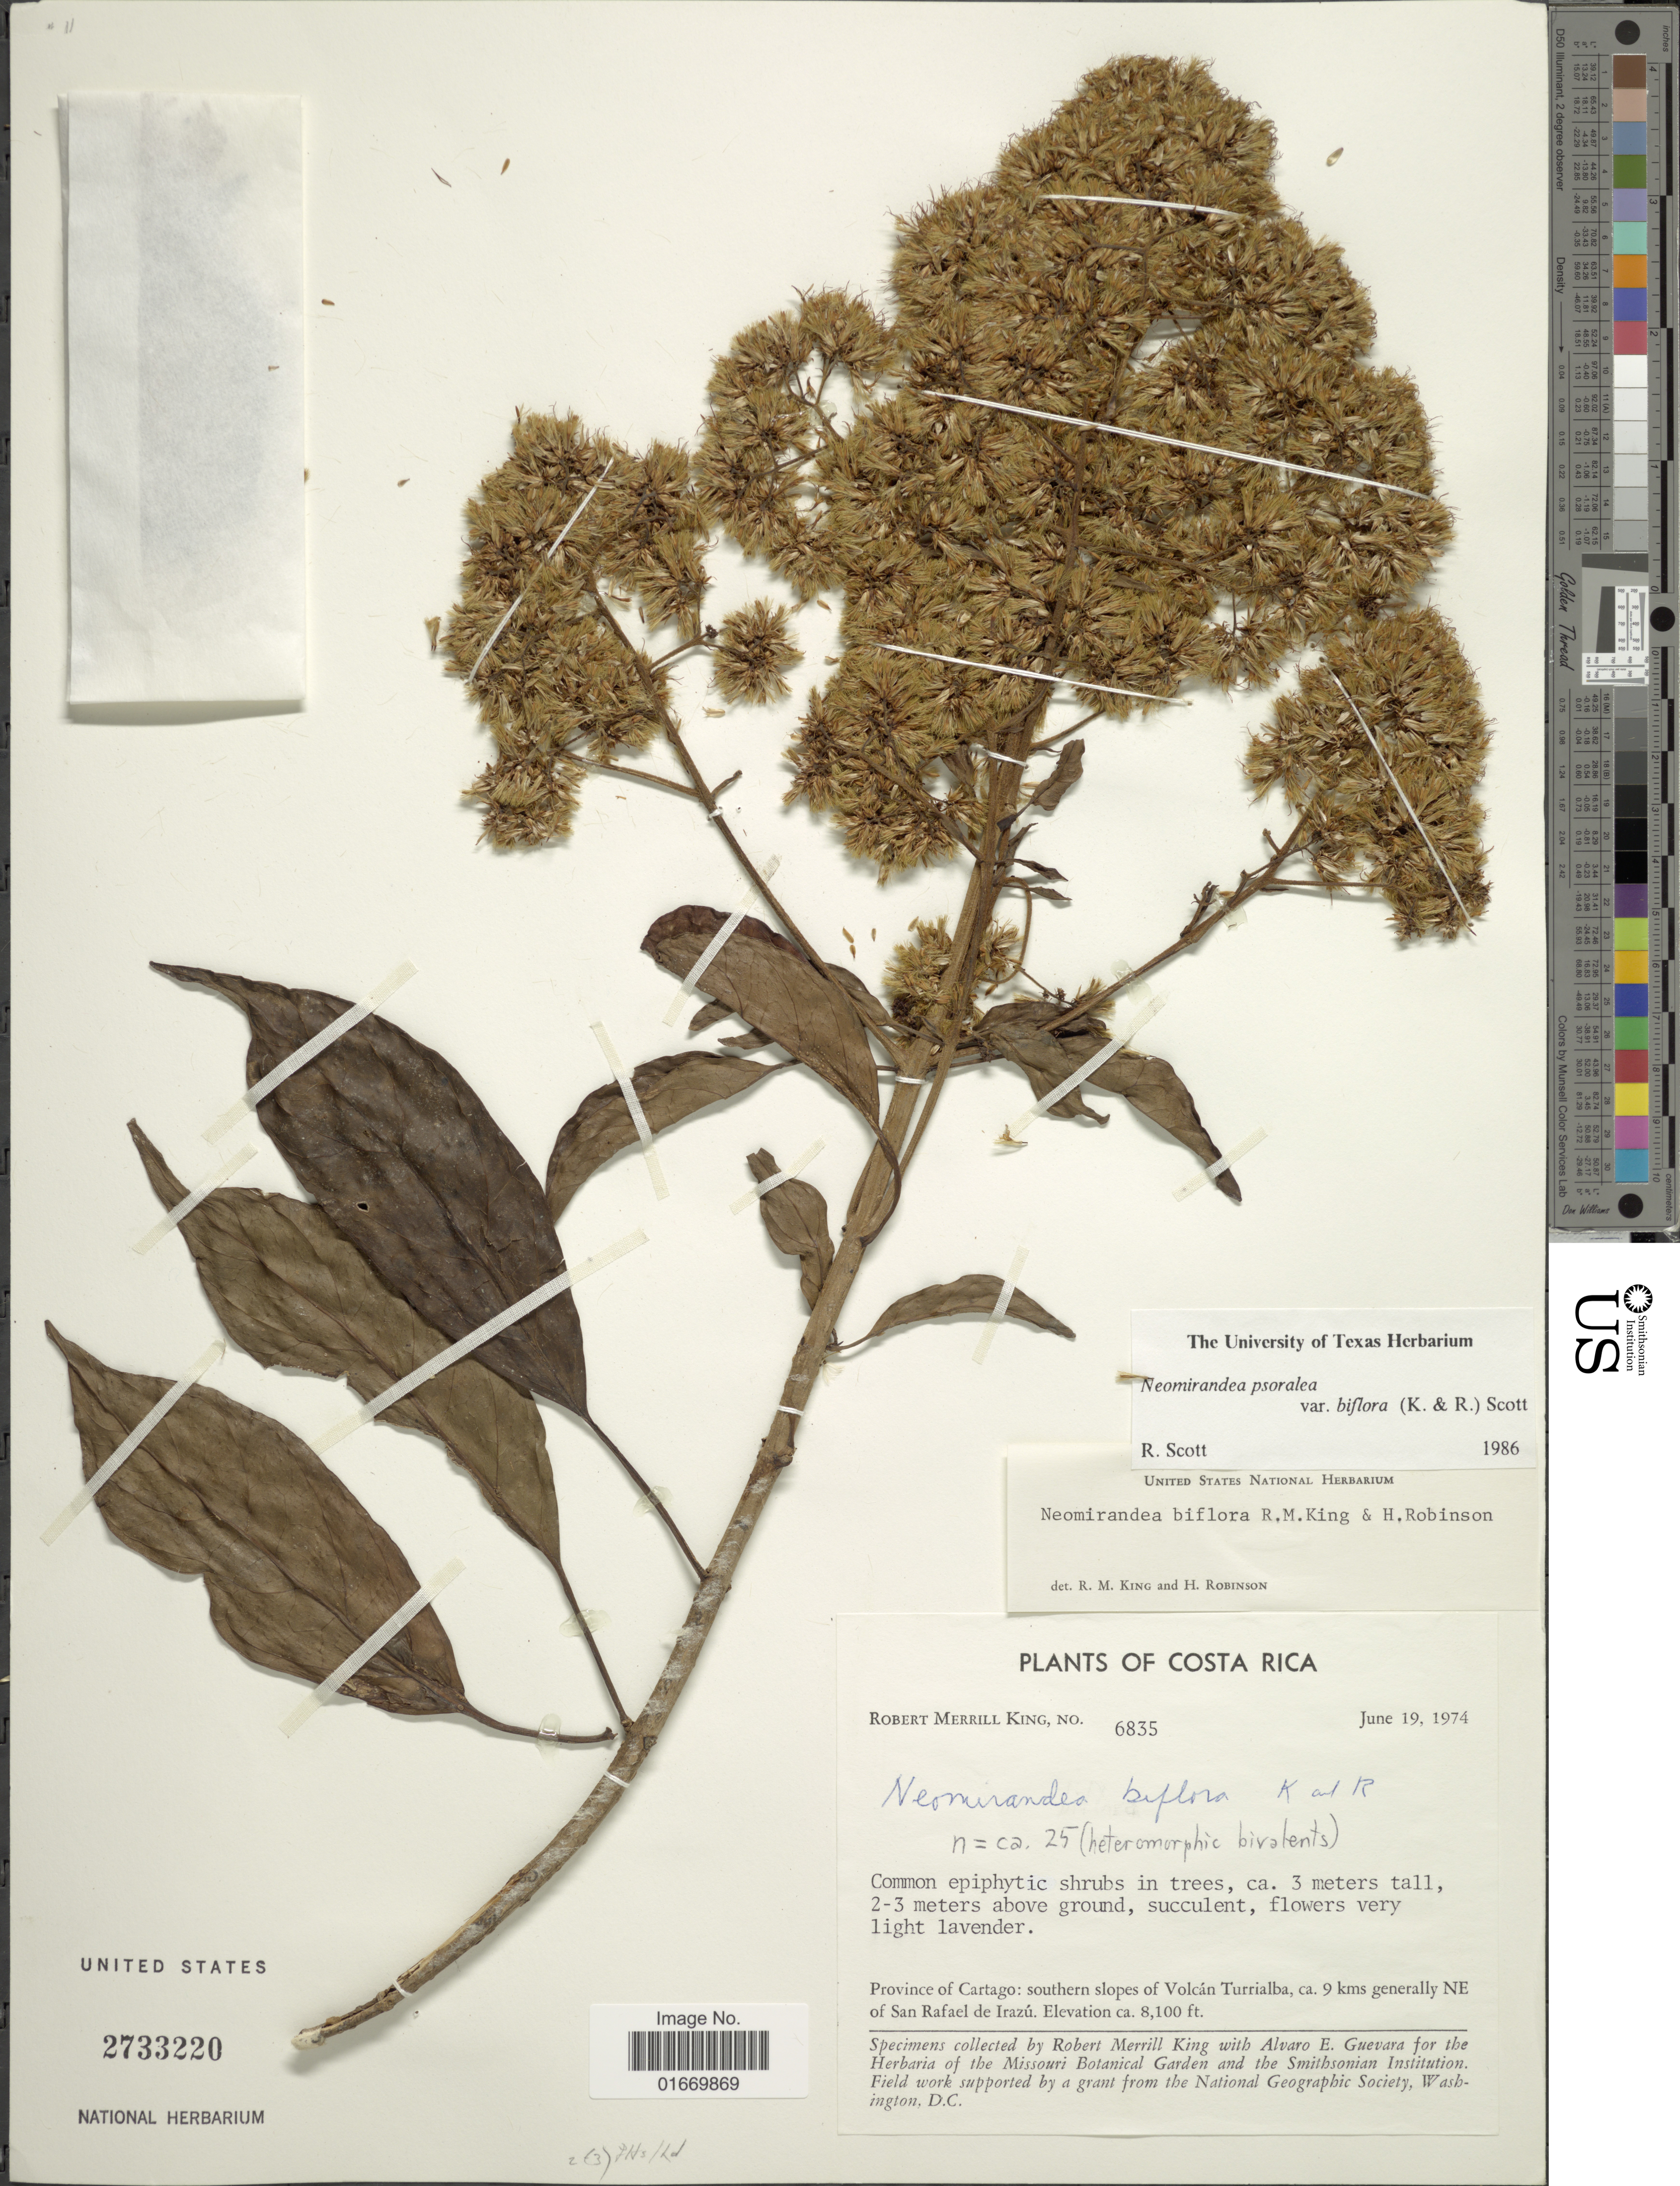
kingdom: Plantae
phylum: Tracheophyta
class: Magnoliopsida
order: Asterales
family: Asteraceae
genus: Neomirandea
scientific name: Neomirandea biflora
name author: R.M. King & H. Rob.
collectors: R. M. King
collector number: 6835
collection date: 1974-06-19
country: Costa Rica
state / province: Cartago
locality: Southern slopes of Volcan Turrialba, ca 9 kms generally NE of San Rafael de Irazu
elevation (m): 2469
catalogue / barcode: US 2733220